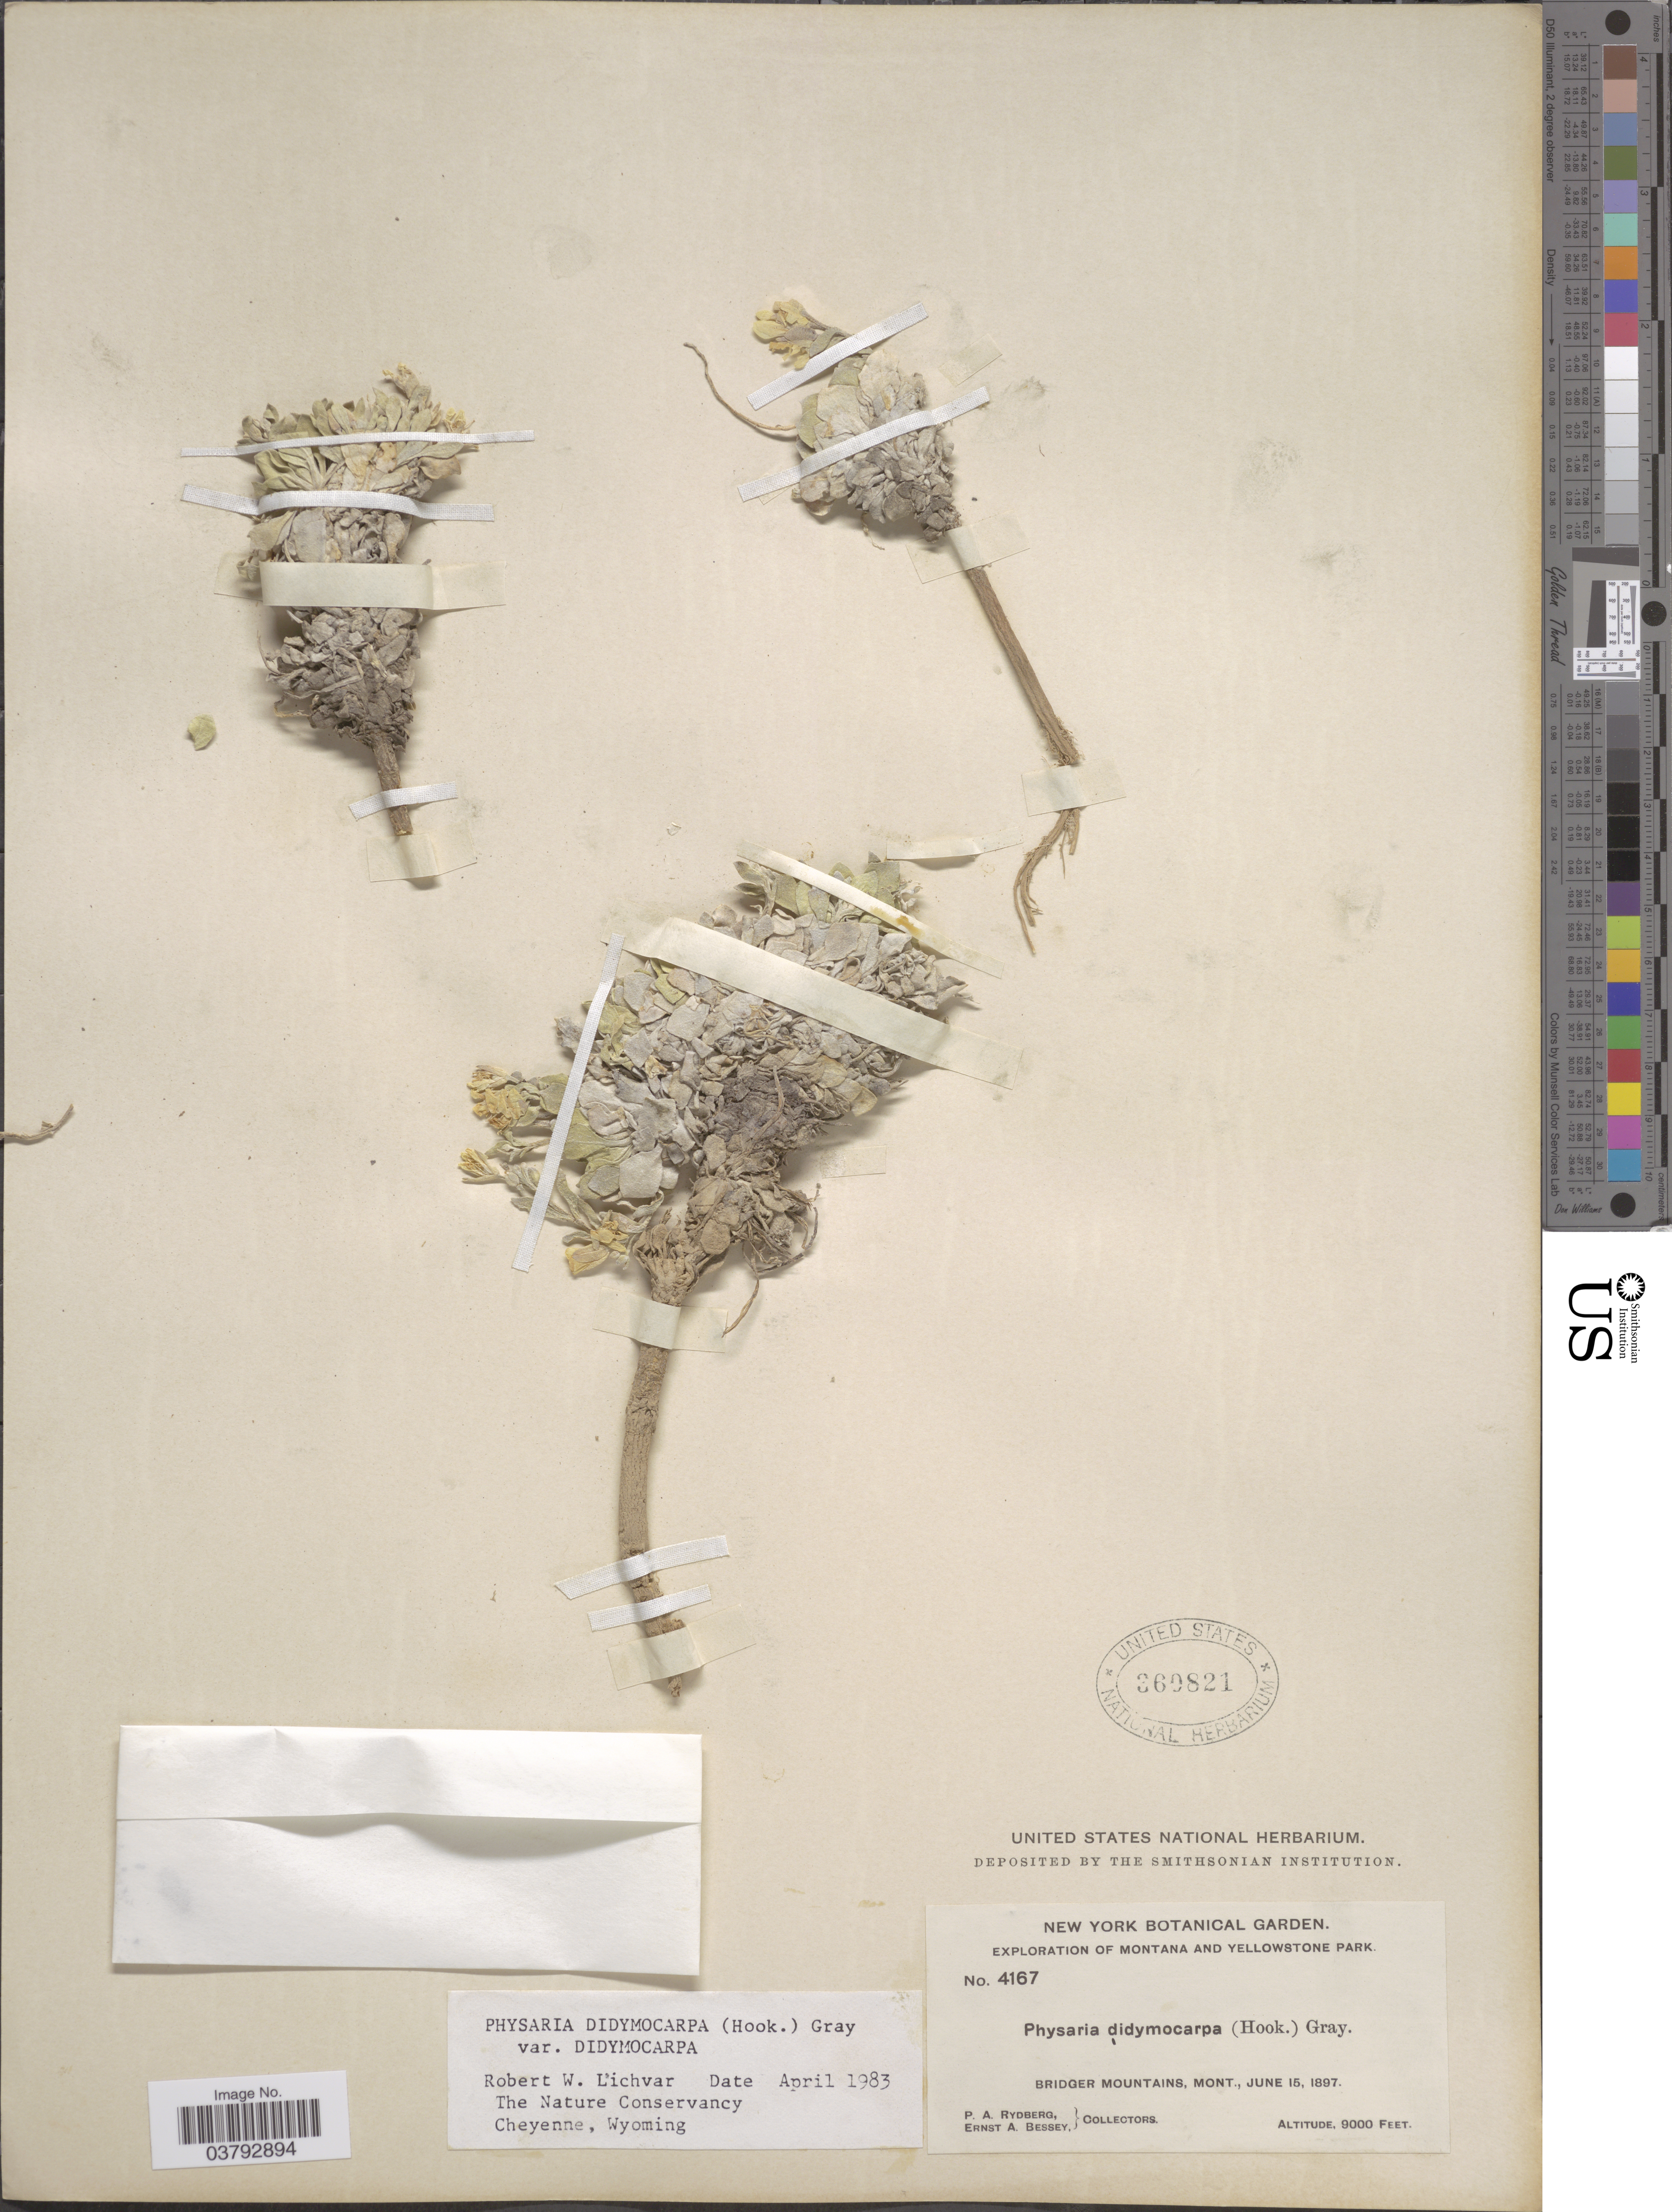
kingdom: Plantae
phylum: Tracheophyta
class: Magnoliopsida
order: Brassicales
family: Brassicaceae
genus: Physaria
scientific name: Physaria didymocarpa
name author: (Hook.) A. Gray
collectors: P. A. Rydberg & E. A. Bessey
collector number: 4167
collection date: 1897-06-15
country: United States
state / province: Montana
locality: Yellowstone Park. Bridger Mountains.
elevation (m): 2743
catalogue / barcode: US 360821